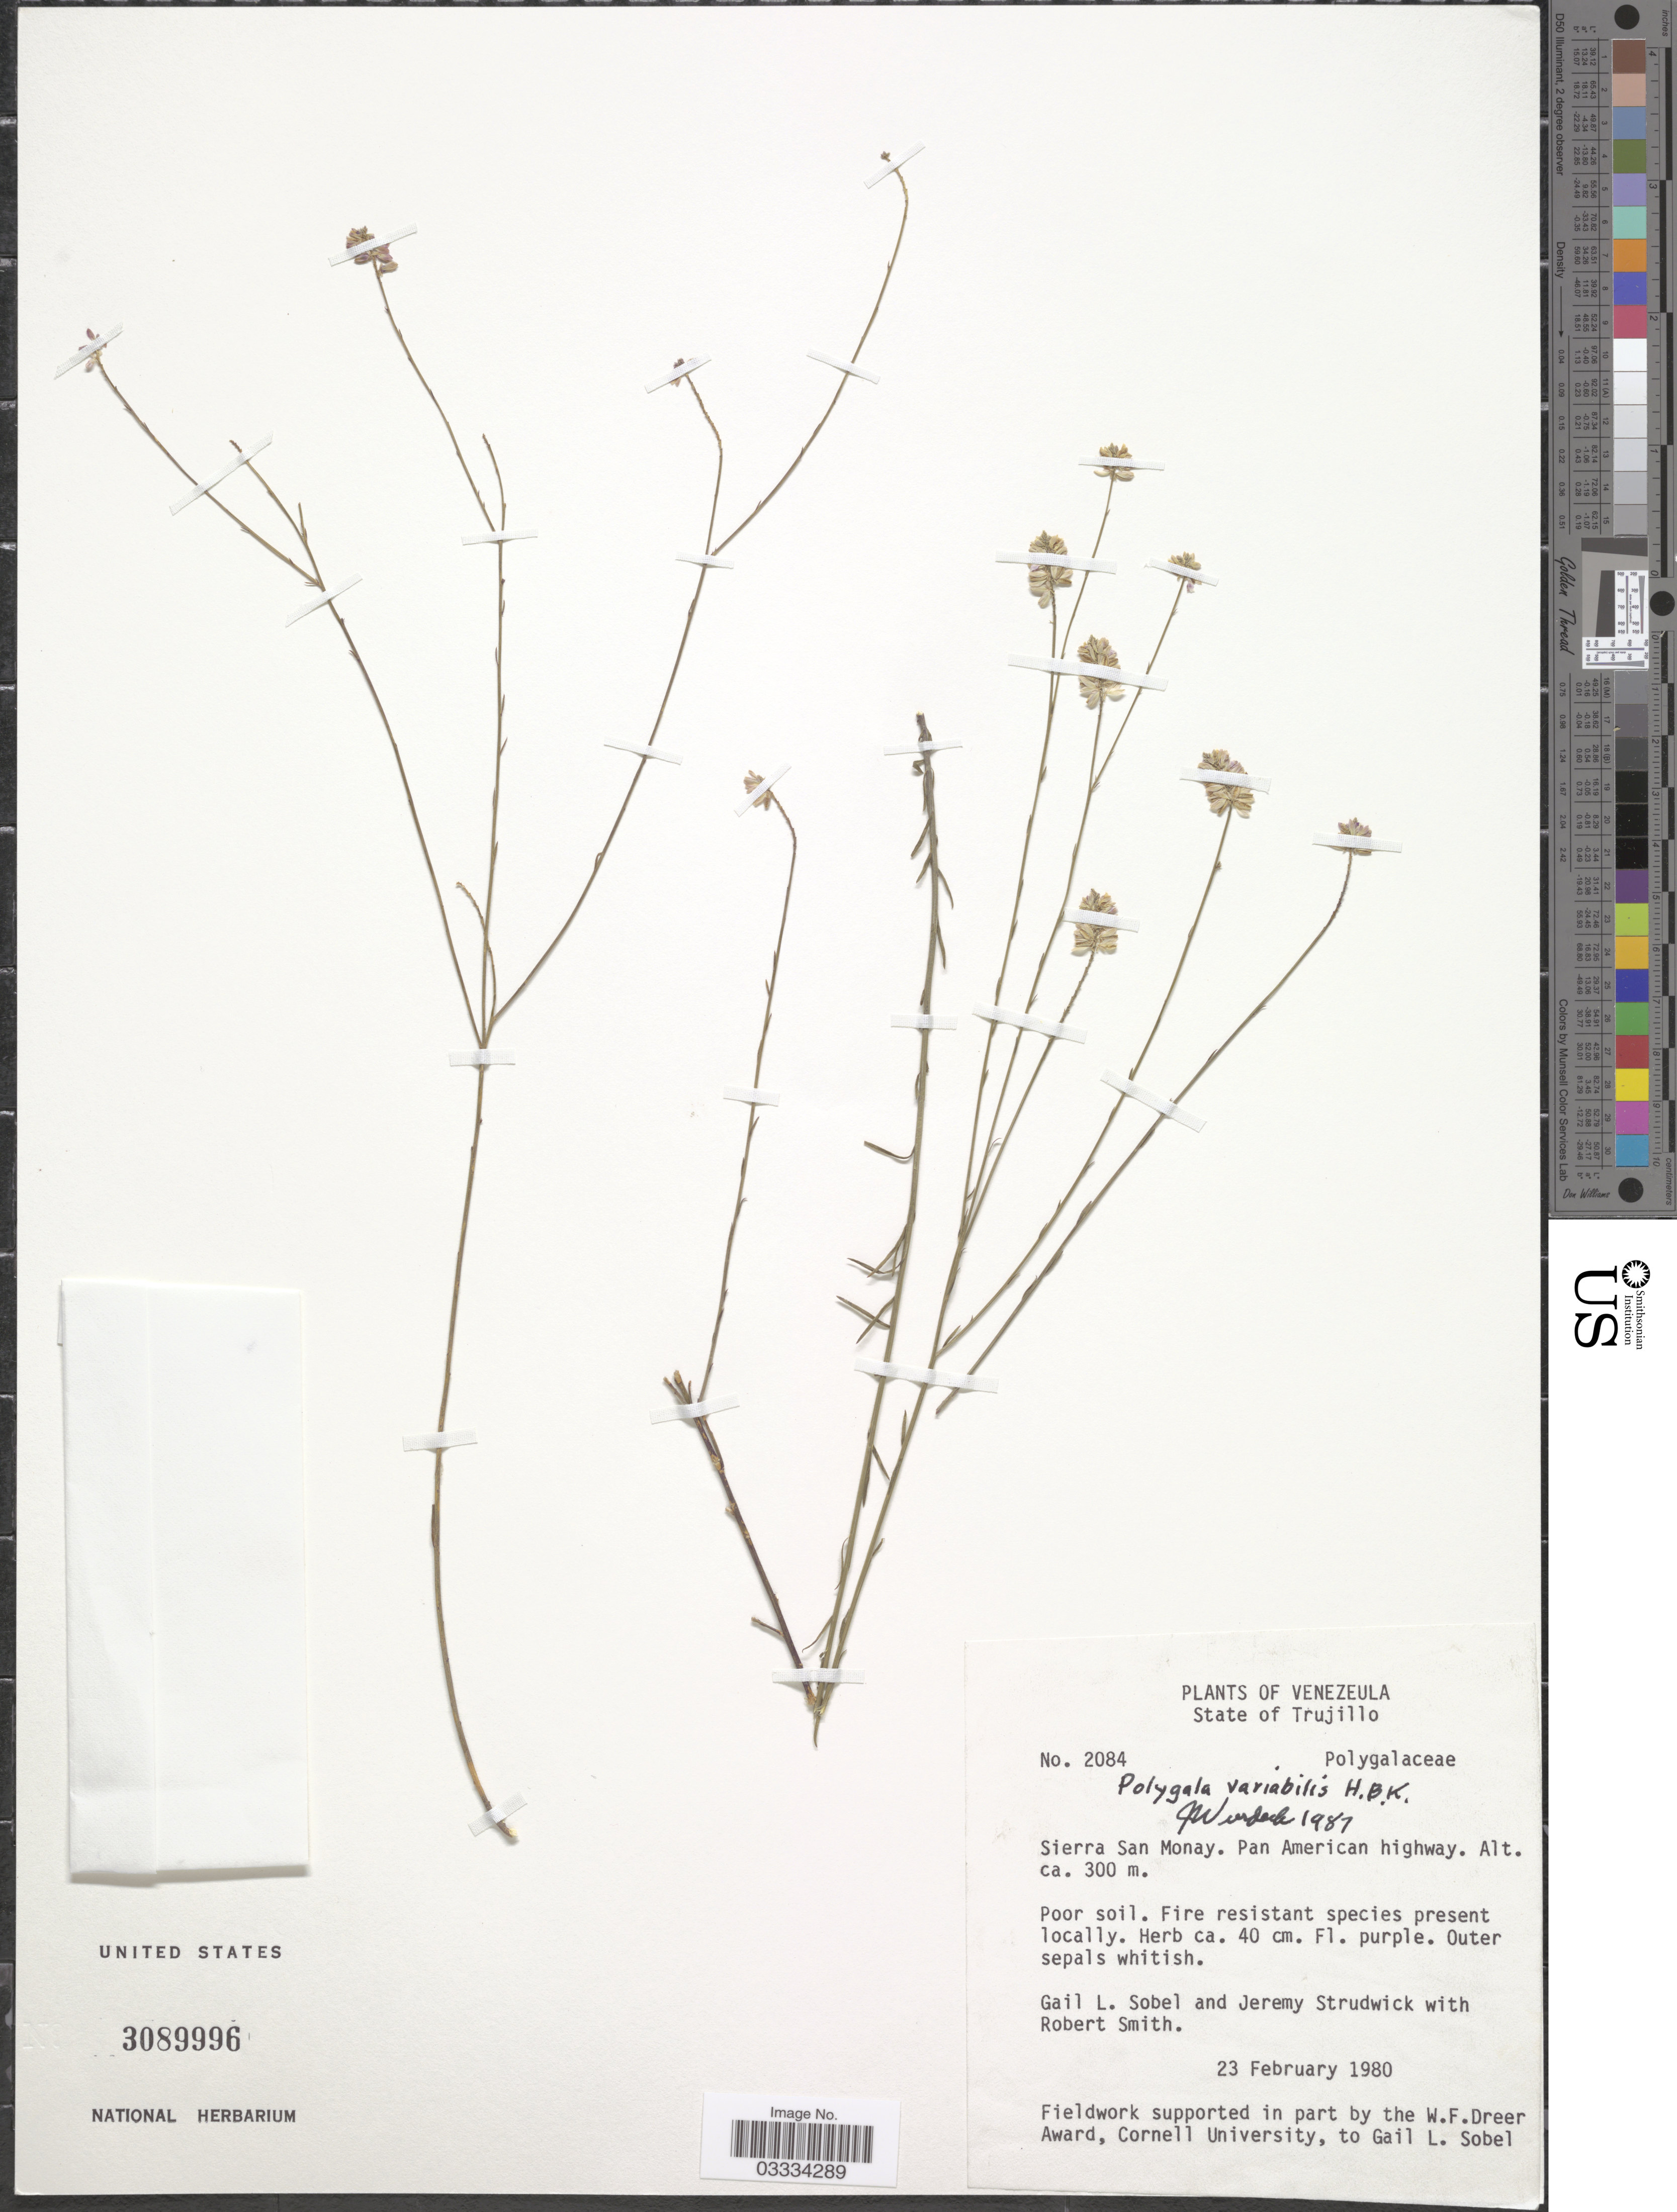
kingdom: Plantae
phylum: Tracheophyta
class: Magnoliopsida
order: Fabales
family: Polygalaceae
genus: Polygala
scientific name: Polygala trichosperma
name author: L.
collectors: G. L. Sobel, J. J. Strudwick & R. F. Smith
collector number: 2084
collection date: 1980-02-23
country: Venezuela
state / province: Trujillo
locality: Sierra San Monay. Pan American highway.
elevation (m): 300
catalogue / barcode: US 3089996